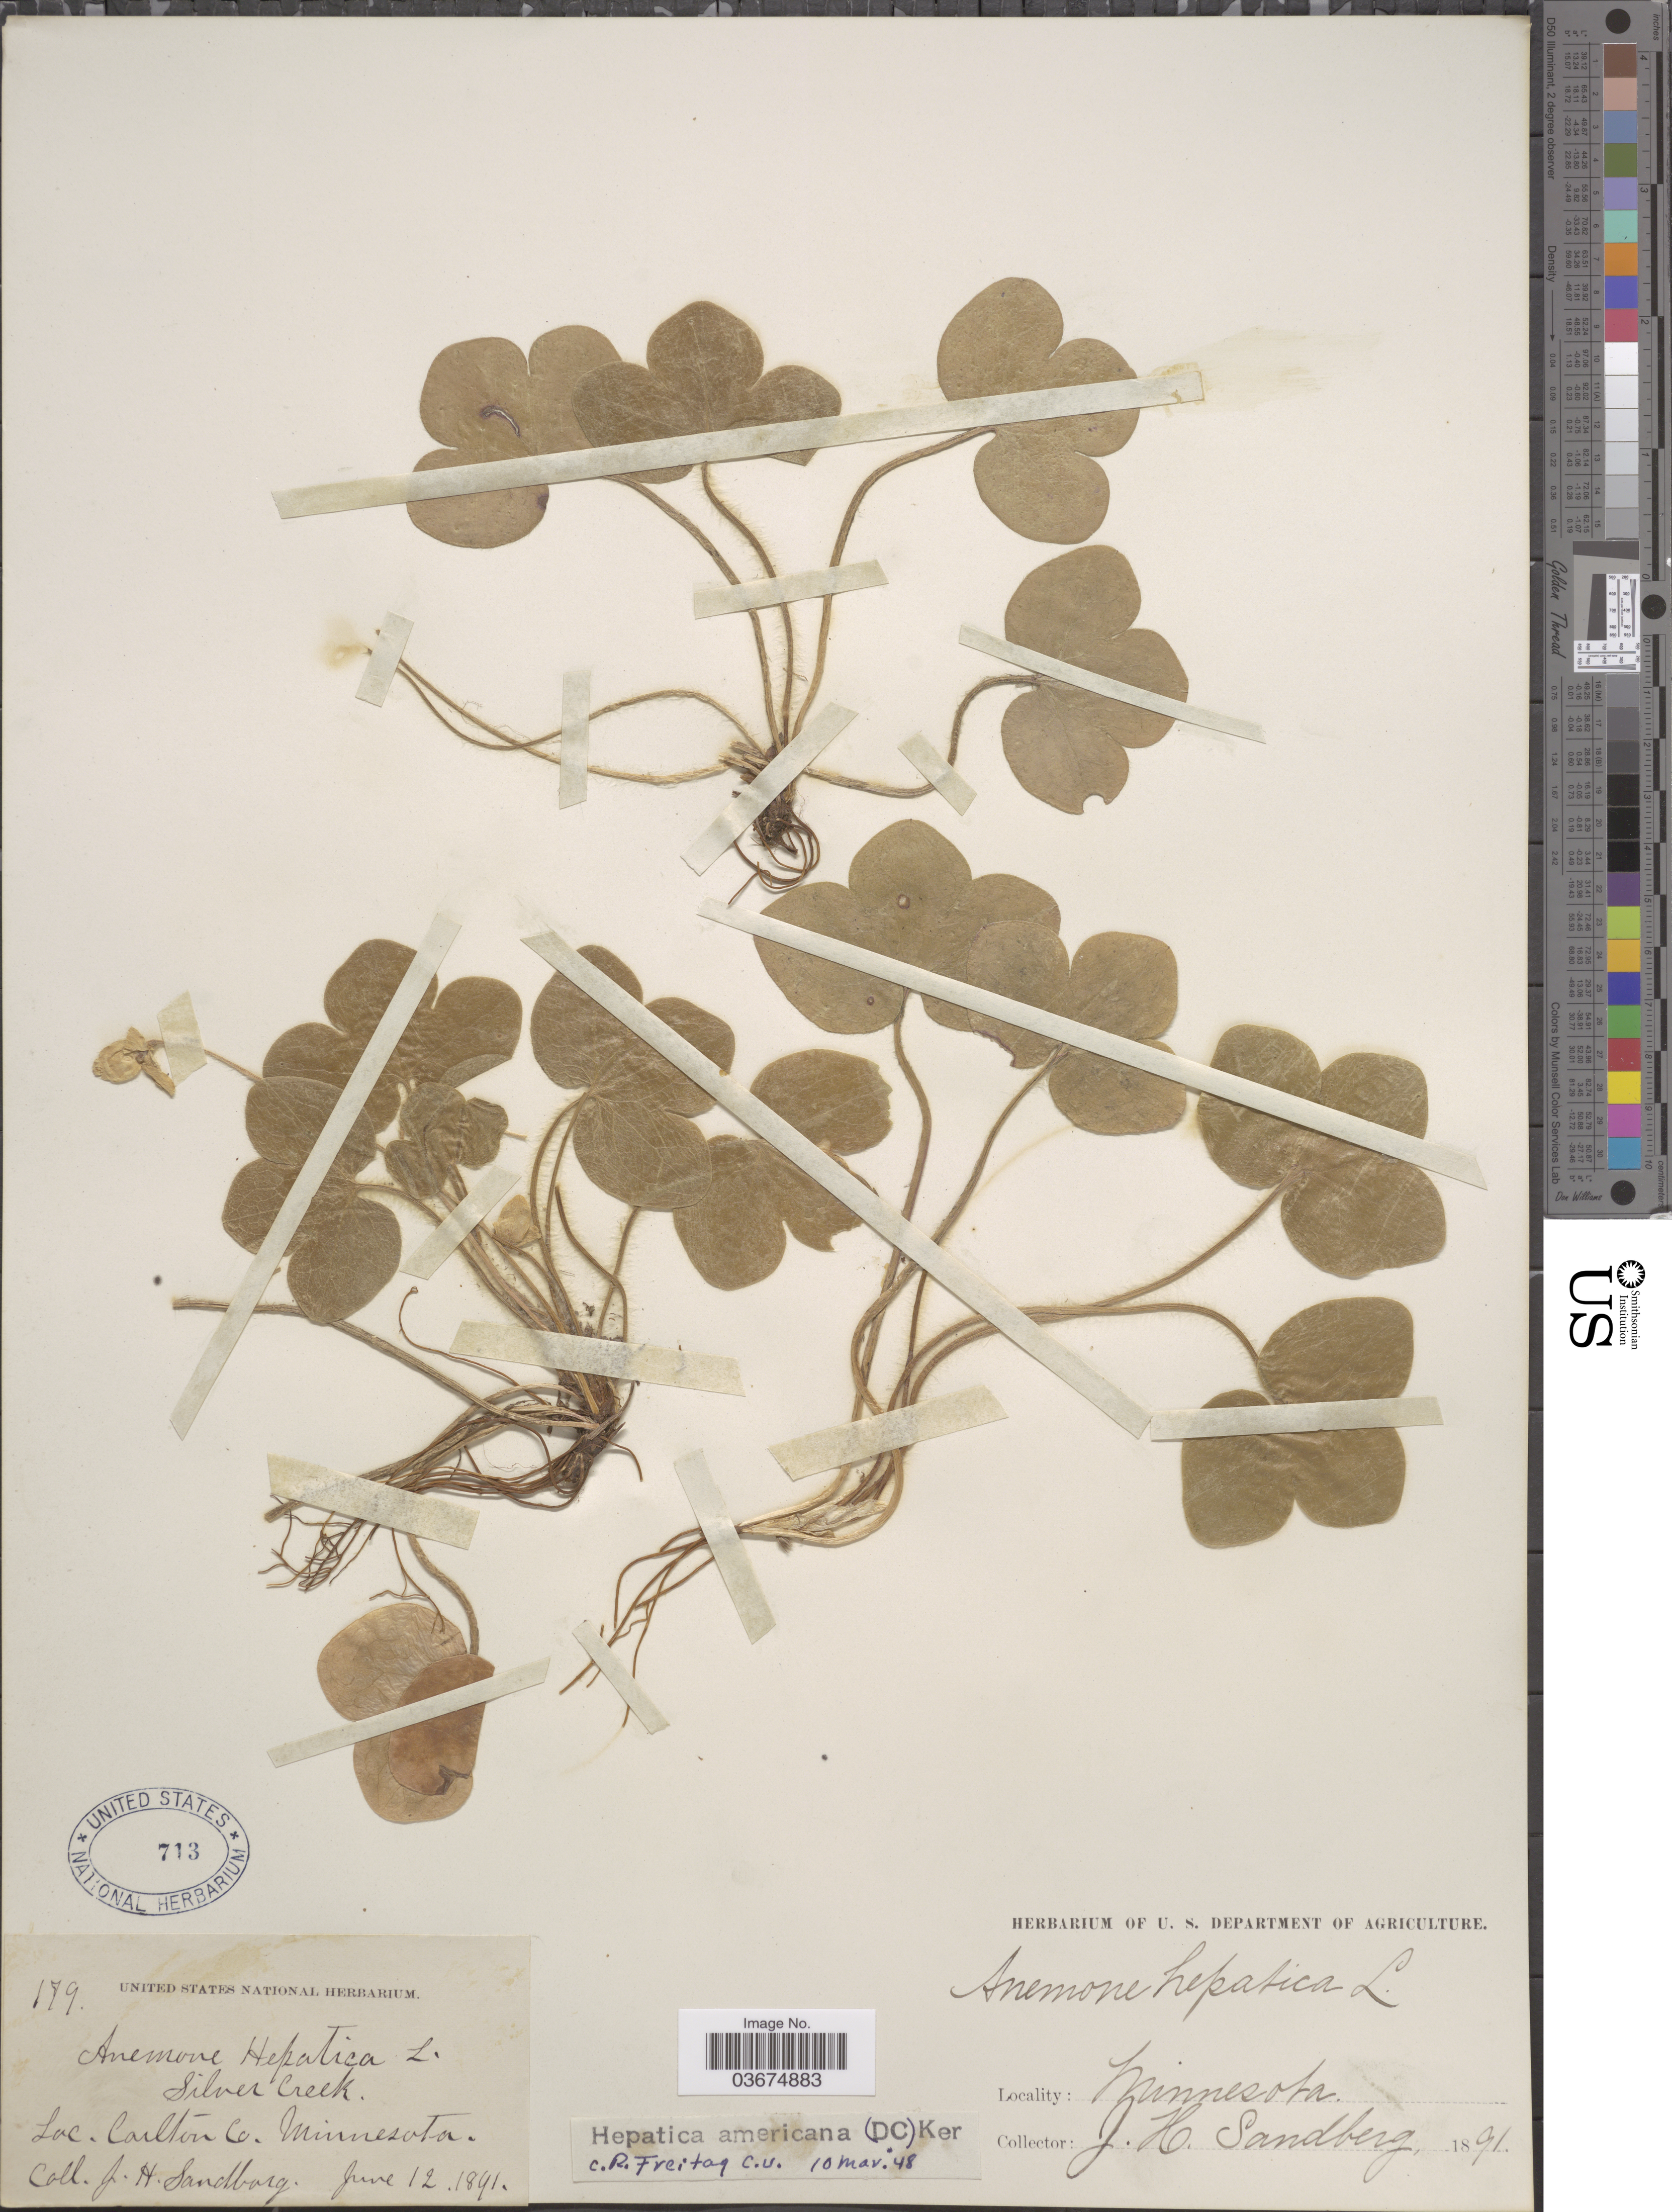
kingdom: Plantae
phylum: Tracheophyta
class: Magnoliopsida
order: Ranunculales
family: Ranunculaceae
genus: Hepatica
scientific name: Hepatica americana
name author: (DC.) Ker Gawl.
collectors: J. H. Sandberg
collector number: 179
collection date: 1891-06-12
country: United States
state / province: Minnesota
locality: Silver Creek. Carlton Co.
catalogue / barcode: US 713